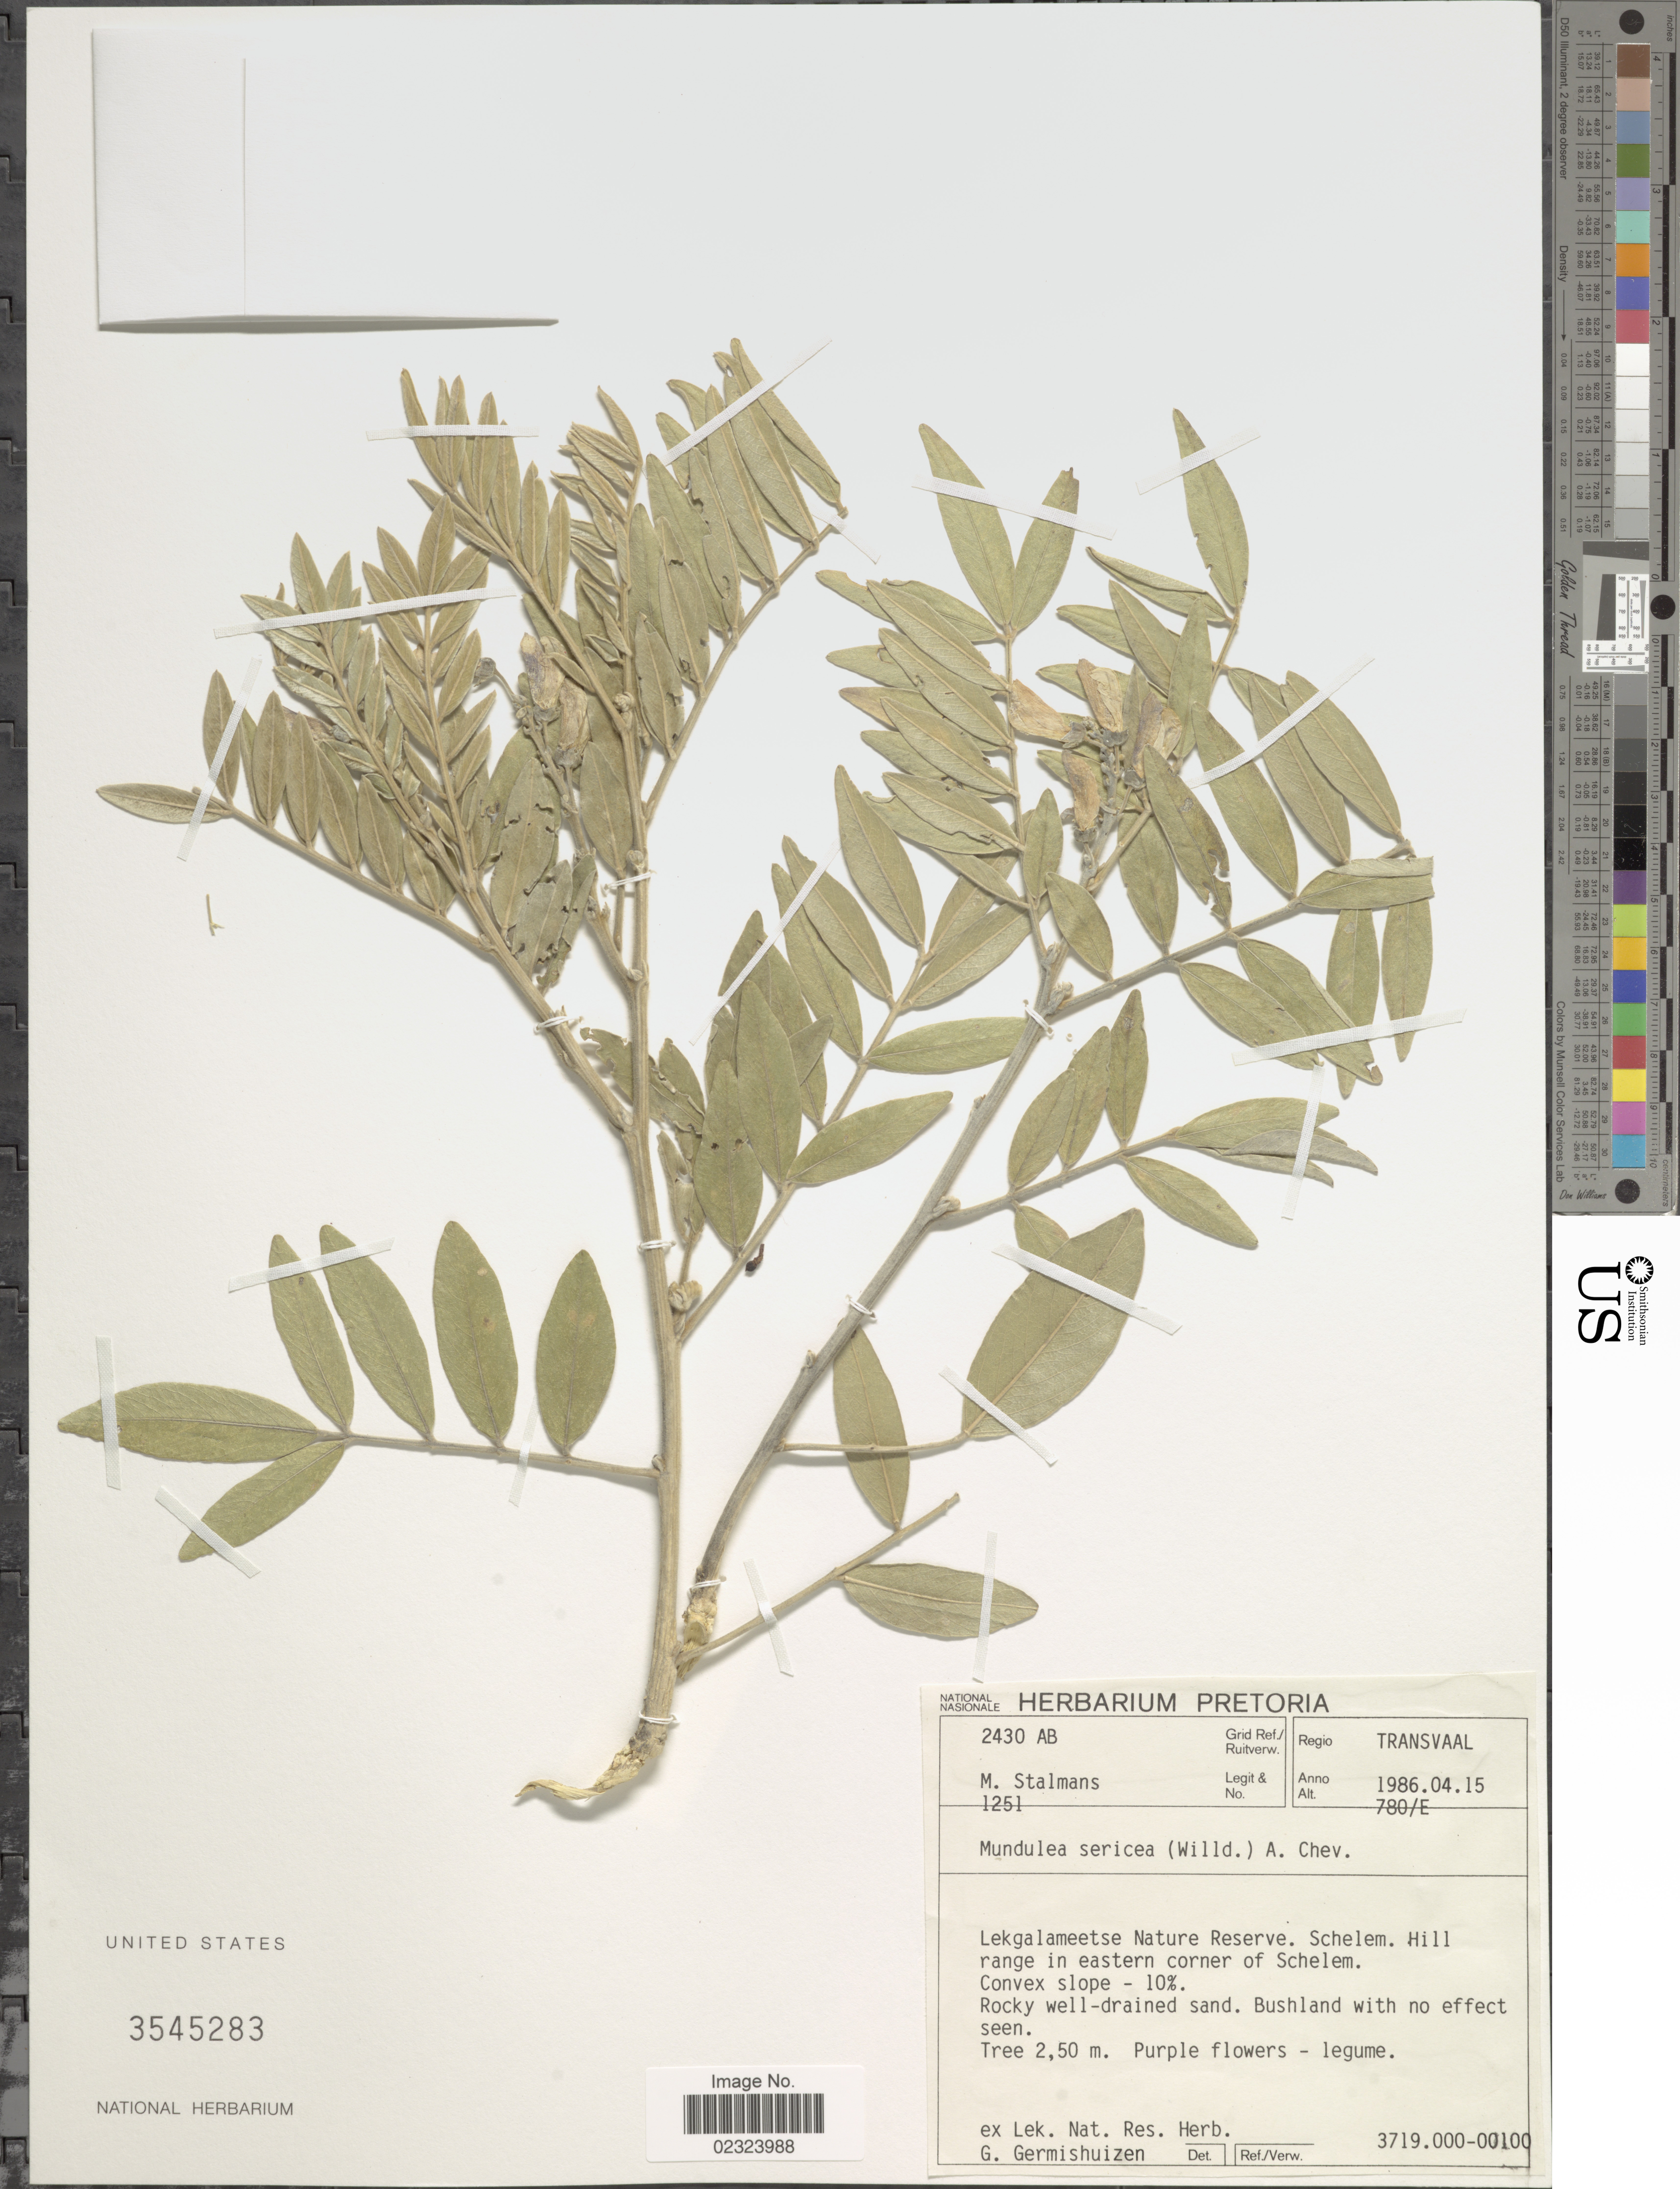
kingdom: Plantae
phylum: Tracheophyta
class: Magnoliopsida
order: Fabales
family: Fabaceae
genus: Mundulea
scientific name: Mundulea sericea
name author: (Willd.) A. Chev.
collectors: M. Stalmans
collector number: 1251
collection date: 1986-04-15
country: South Africa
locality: Regio Transvaal. Lekgalameetse Nature Reserve. Schelem. Hill range in eastern corner of Schelem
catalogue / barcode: US 3545283